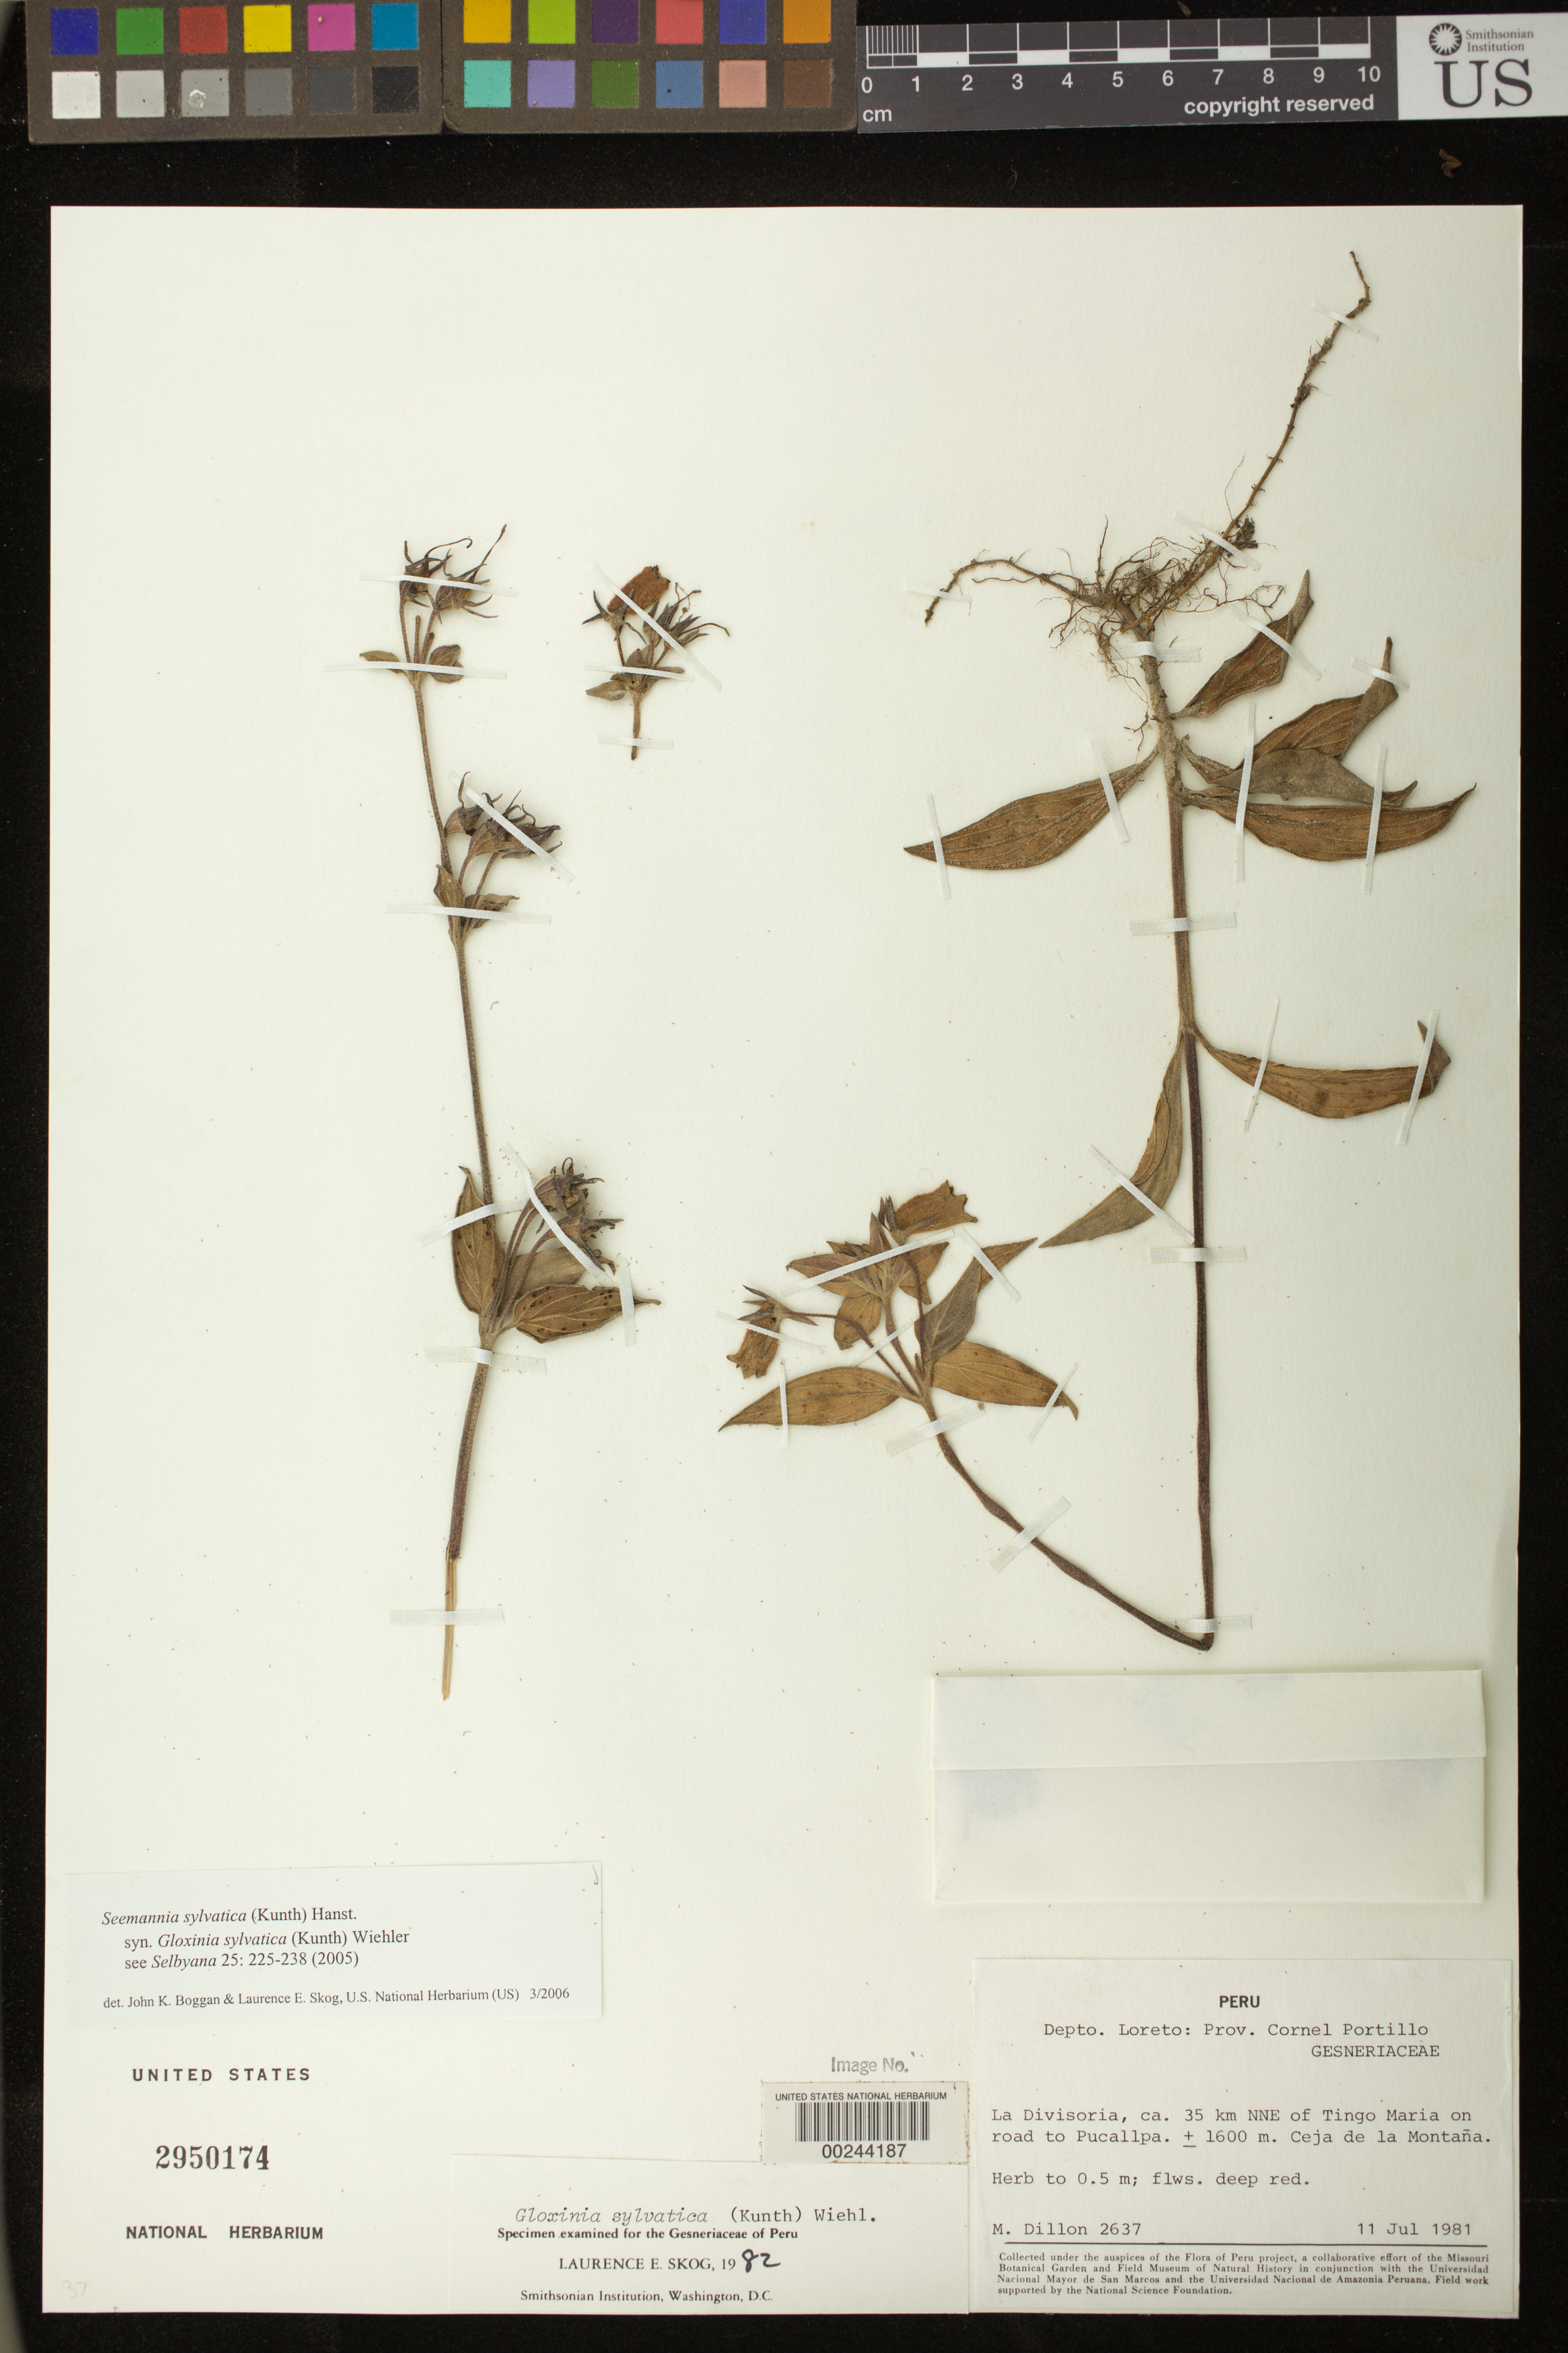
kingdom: Plantae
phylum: Tracheophyta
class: Magnoliopsida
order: Lamiales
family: Gesneriaceae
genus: Seemannia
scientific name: Seemannia sylvatica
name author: (Kunth) Hanst.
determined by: Boggan, J. K.; Skog, L. E.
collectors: M. O. Dillon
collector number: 2637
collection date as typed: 11 Jul 1981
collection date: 1981-07-11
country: Peru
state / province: Loreto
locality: Prov. Coronel Portillo; La Divisoria, ca 35 km NNE of Tingo Maria on road to Pucallpa, Ceja de la Montana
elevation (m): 1600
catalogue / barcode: US 2950174